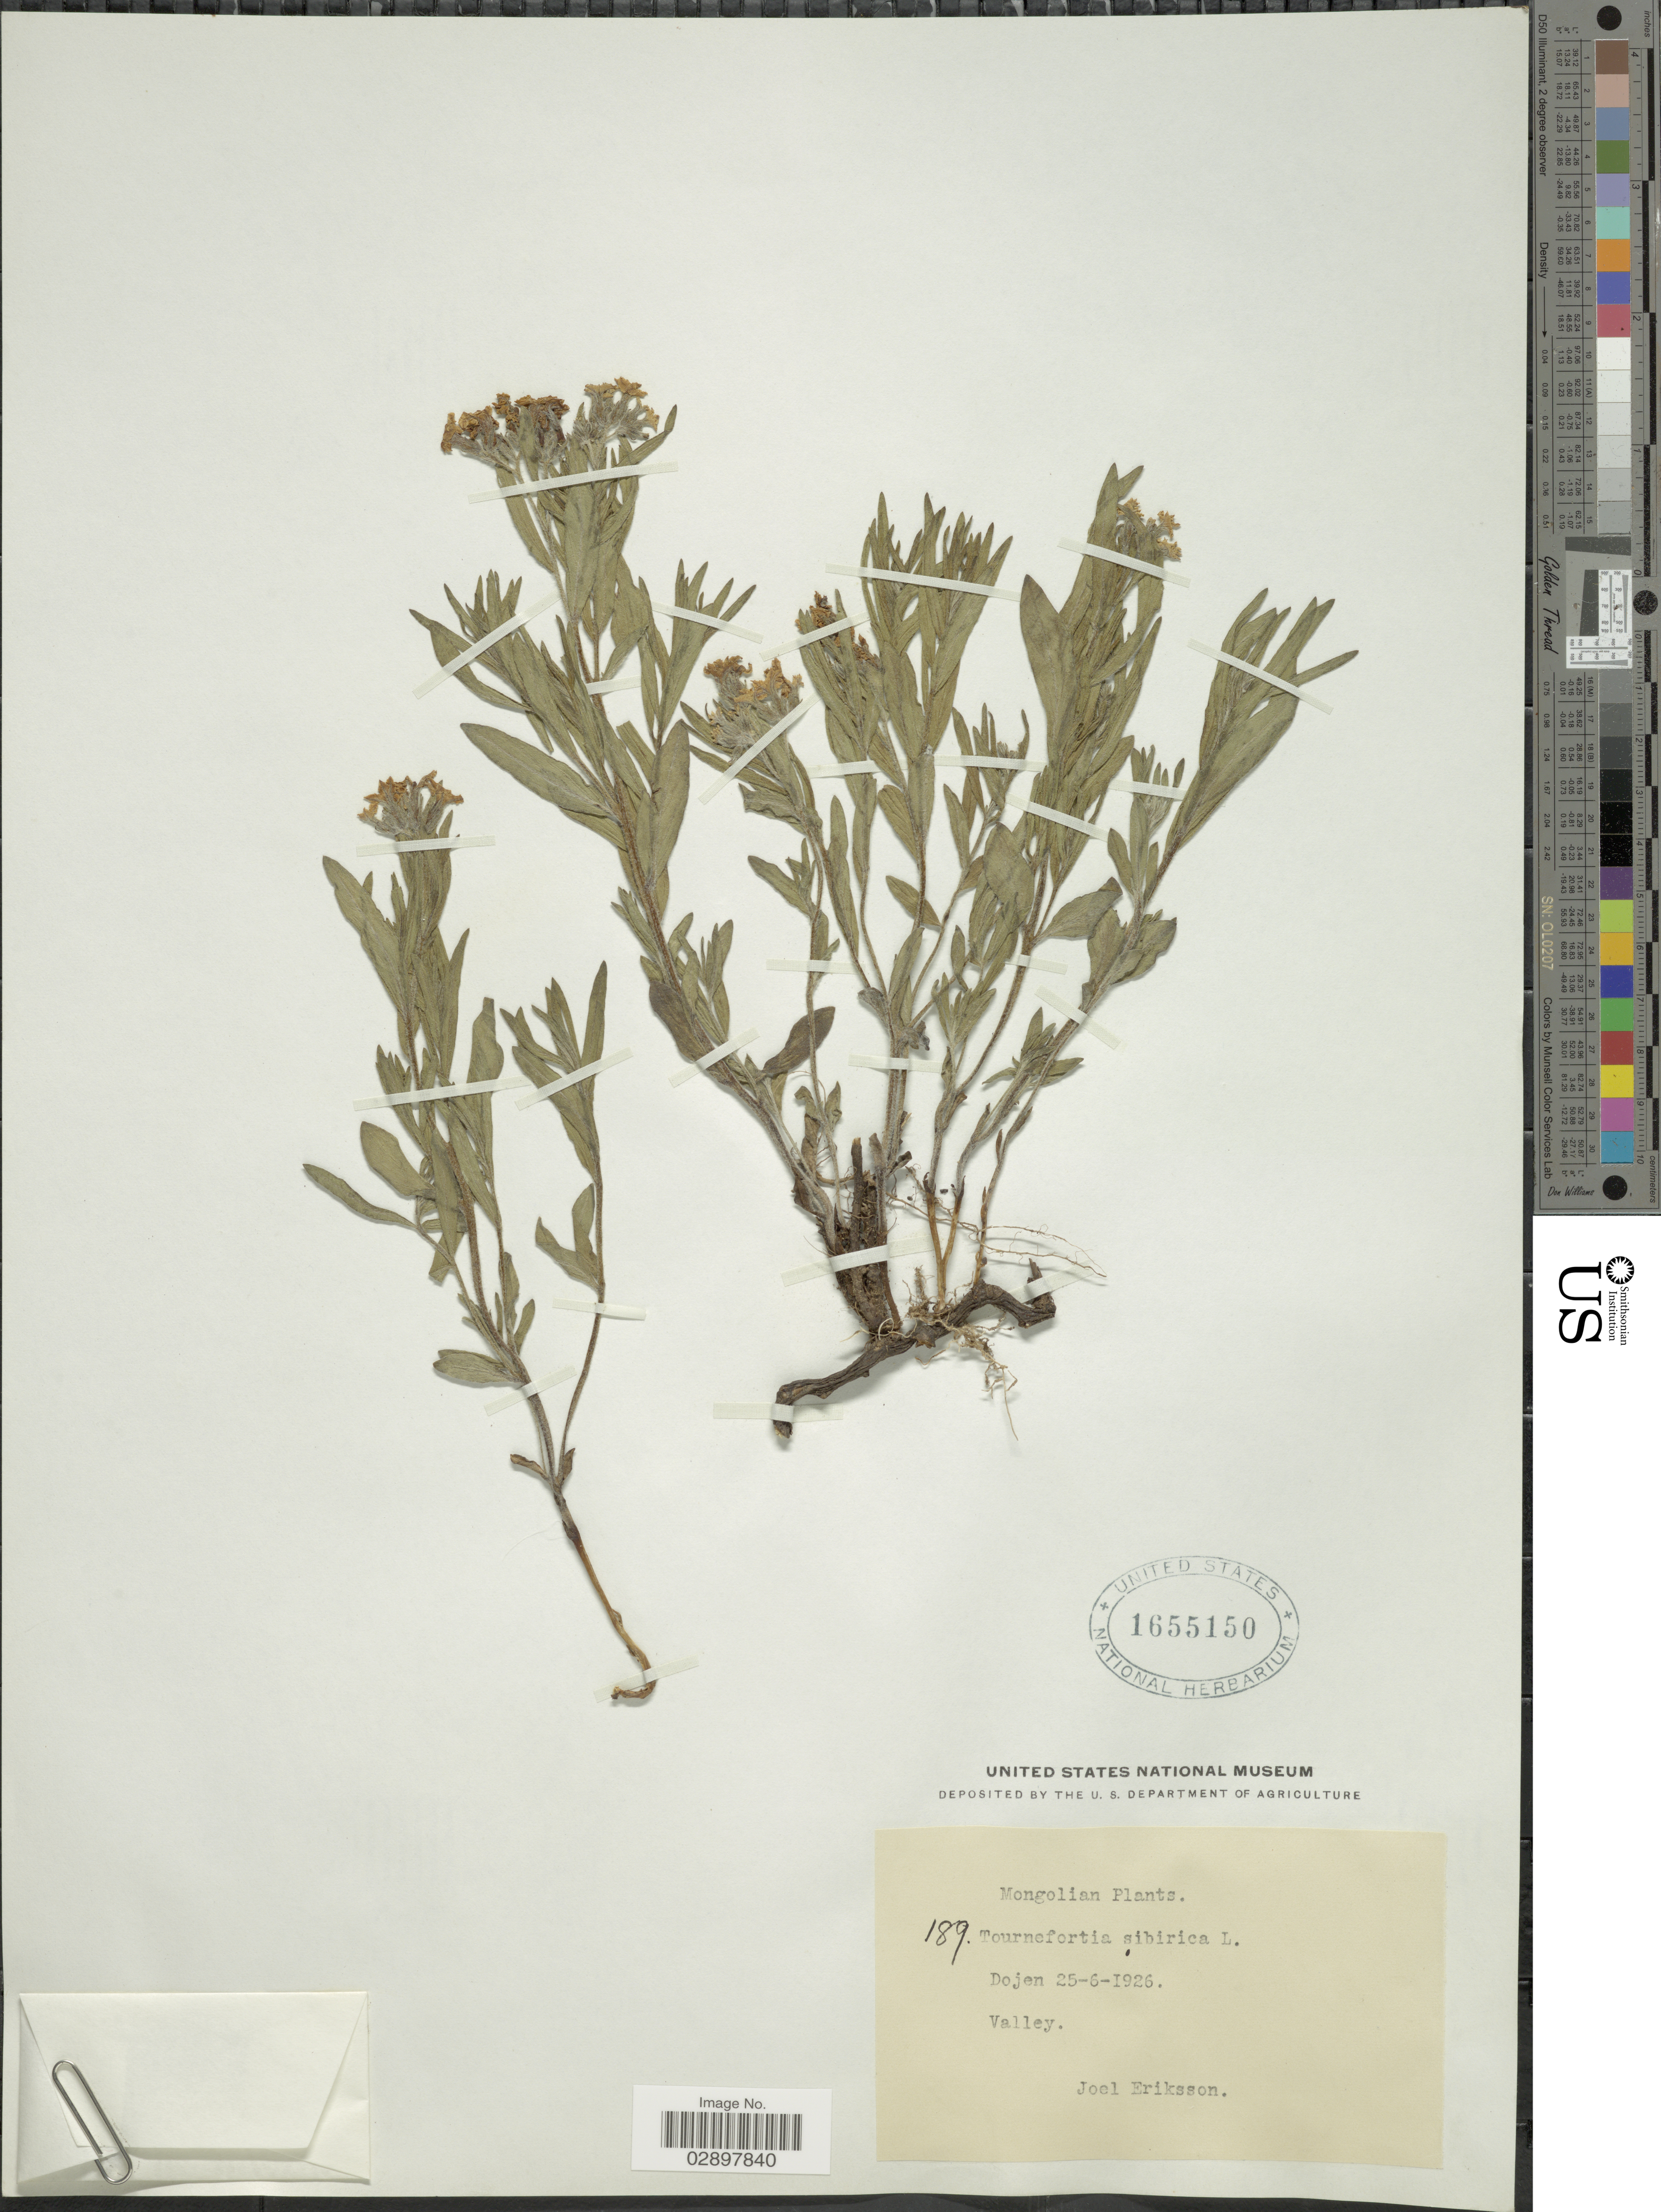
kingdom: Plantae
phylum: Tracheophyta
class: Magnoliopsida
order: Boraginales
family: Heliotropiaceae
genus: Tournefortia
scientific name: Tournefortia sibirica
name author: L.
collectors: J. Eriksson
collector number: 189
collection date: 1926-06-25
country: Mongolia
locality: Dojen. Valley.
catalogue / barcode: US 1655150